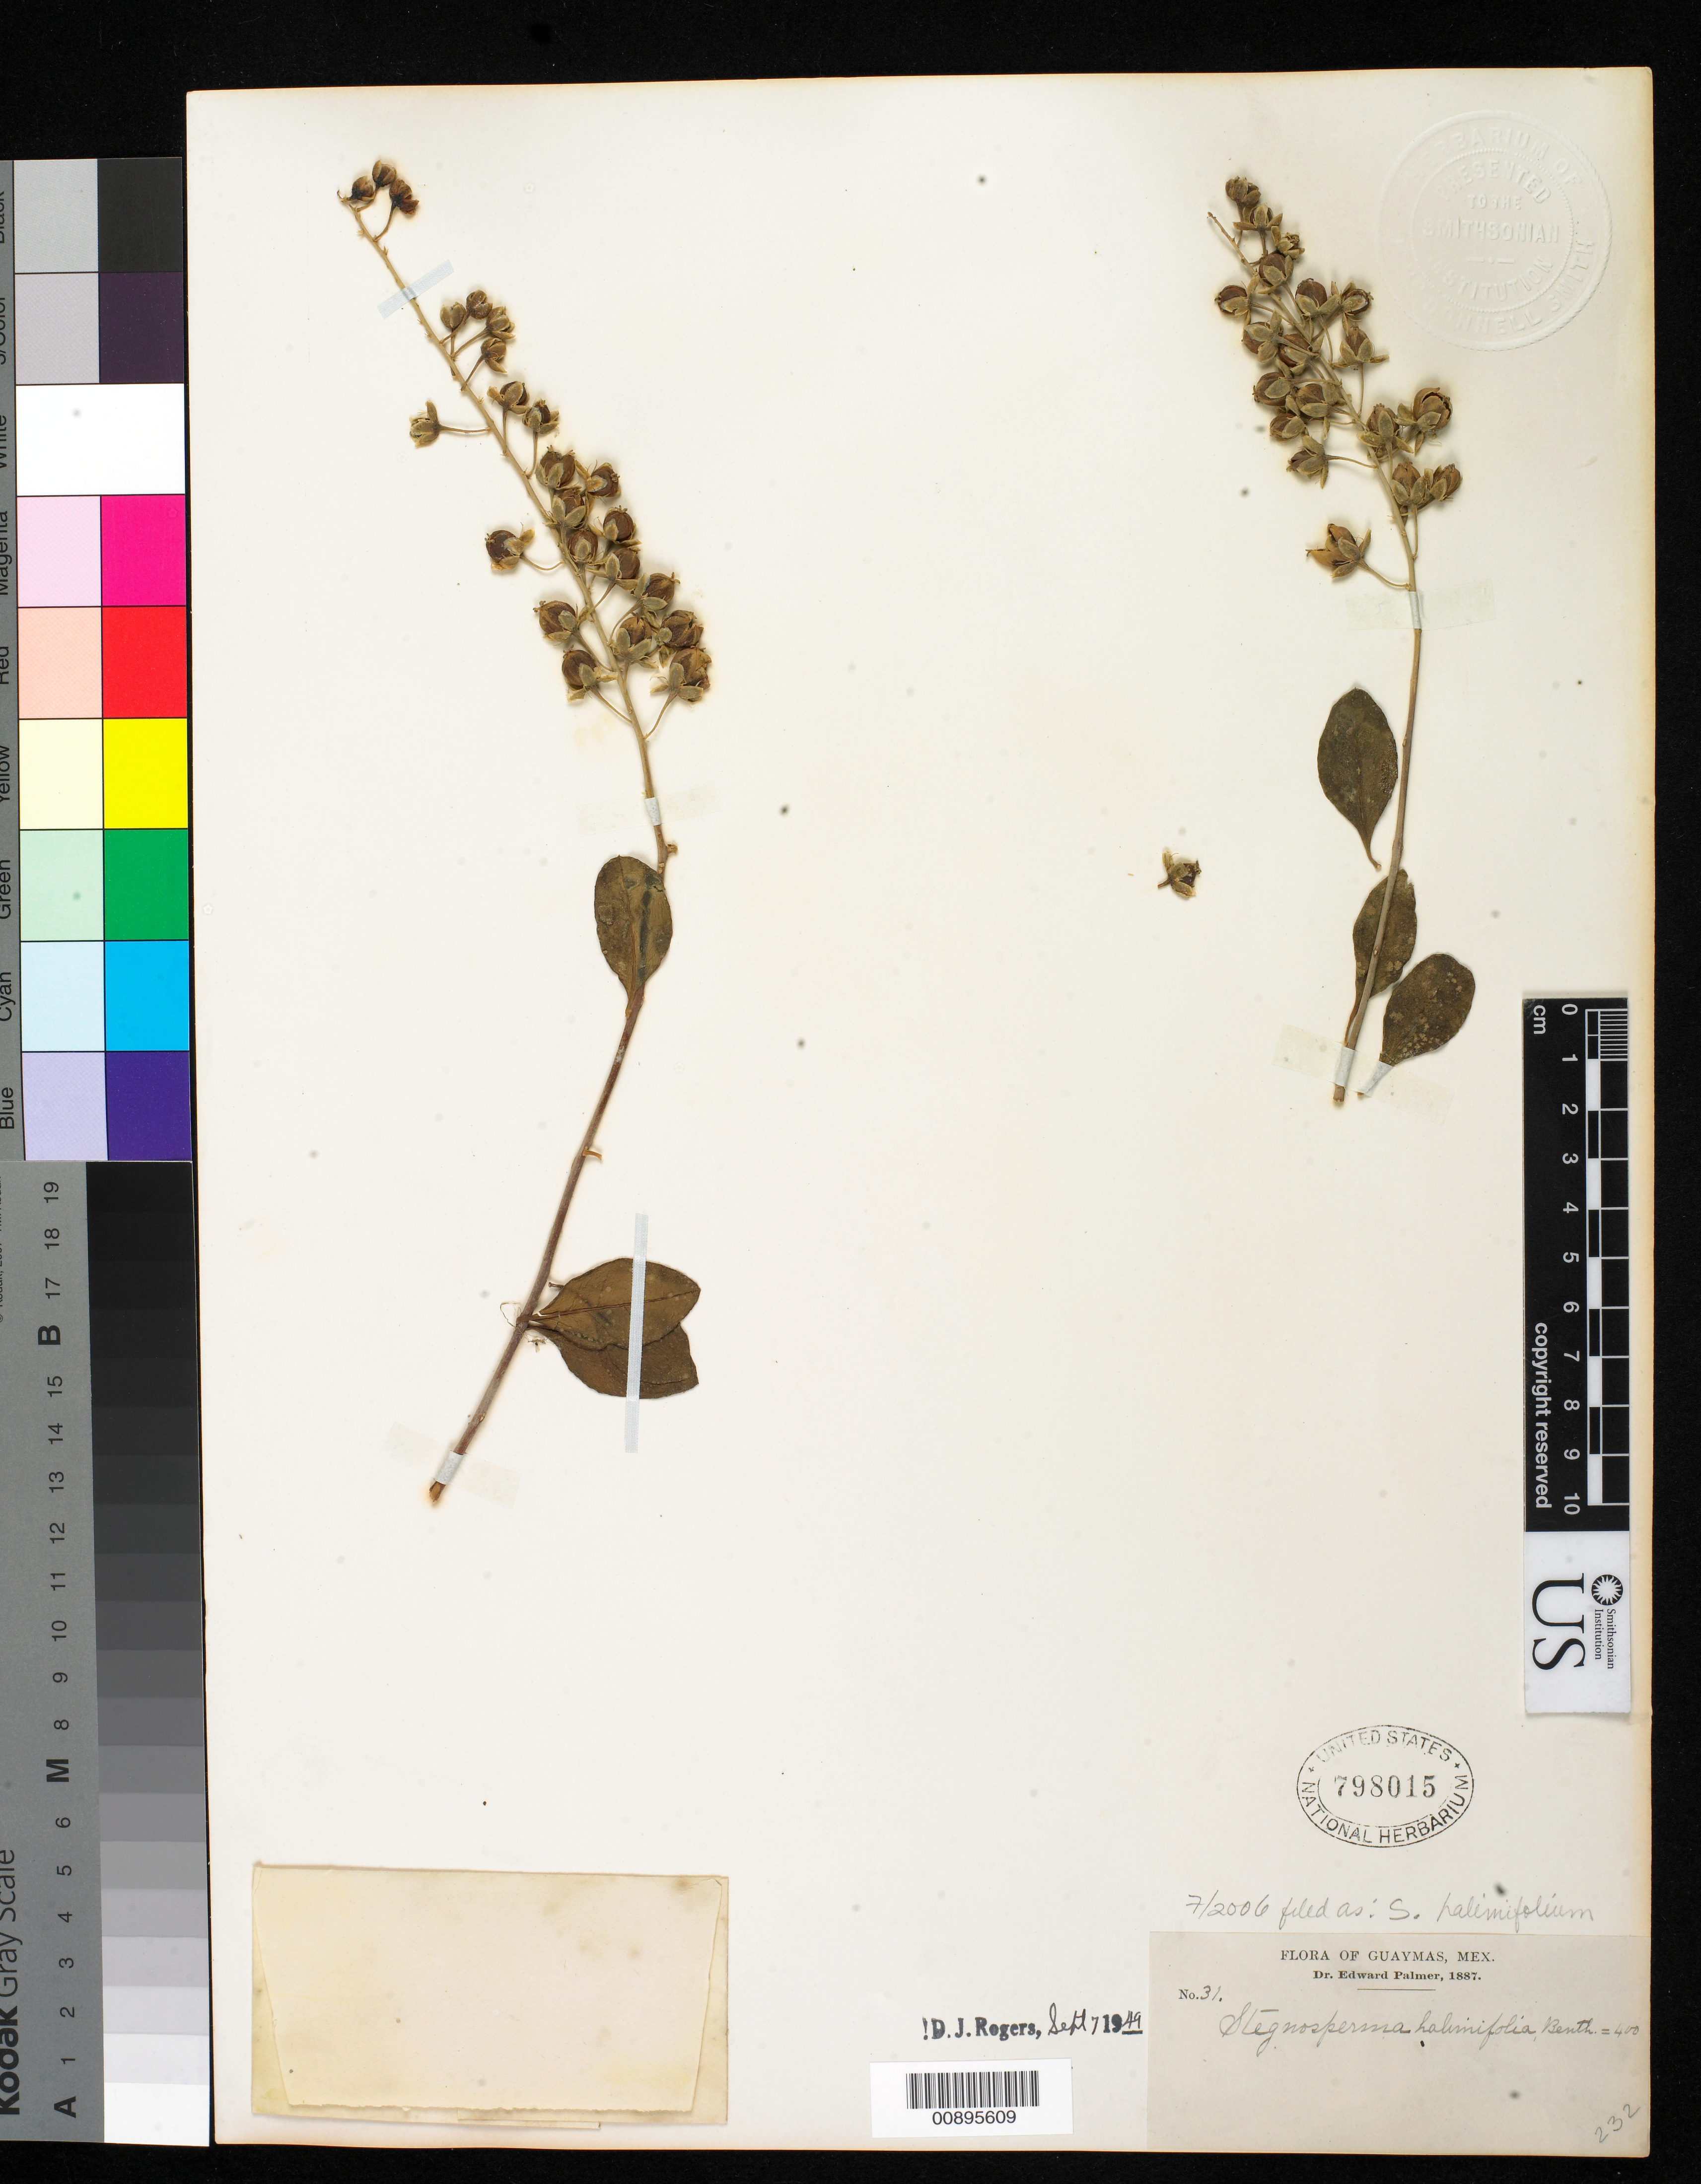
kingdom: Plantae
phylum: Tracheophyta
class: Magnoliopsida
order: Caryophyllales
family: Stegnospermataceae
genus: Stegnosperma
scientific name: Stegnosperma halimifolium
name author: Benth.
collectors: E. Palmer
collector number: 31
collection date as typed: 1887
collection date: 1887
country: Mexico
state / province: Sonora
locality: Guaymas, Sonora.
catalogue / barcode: US 798015